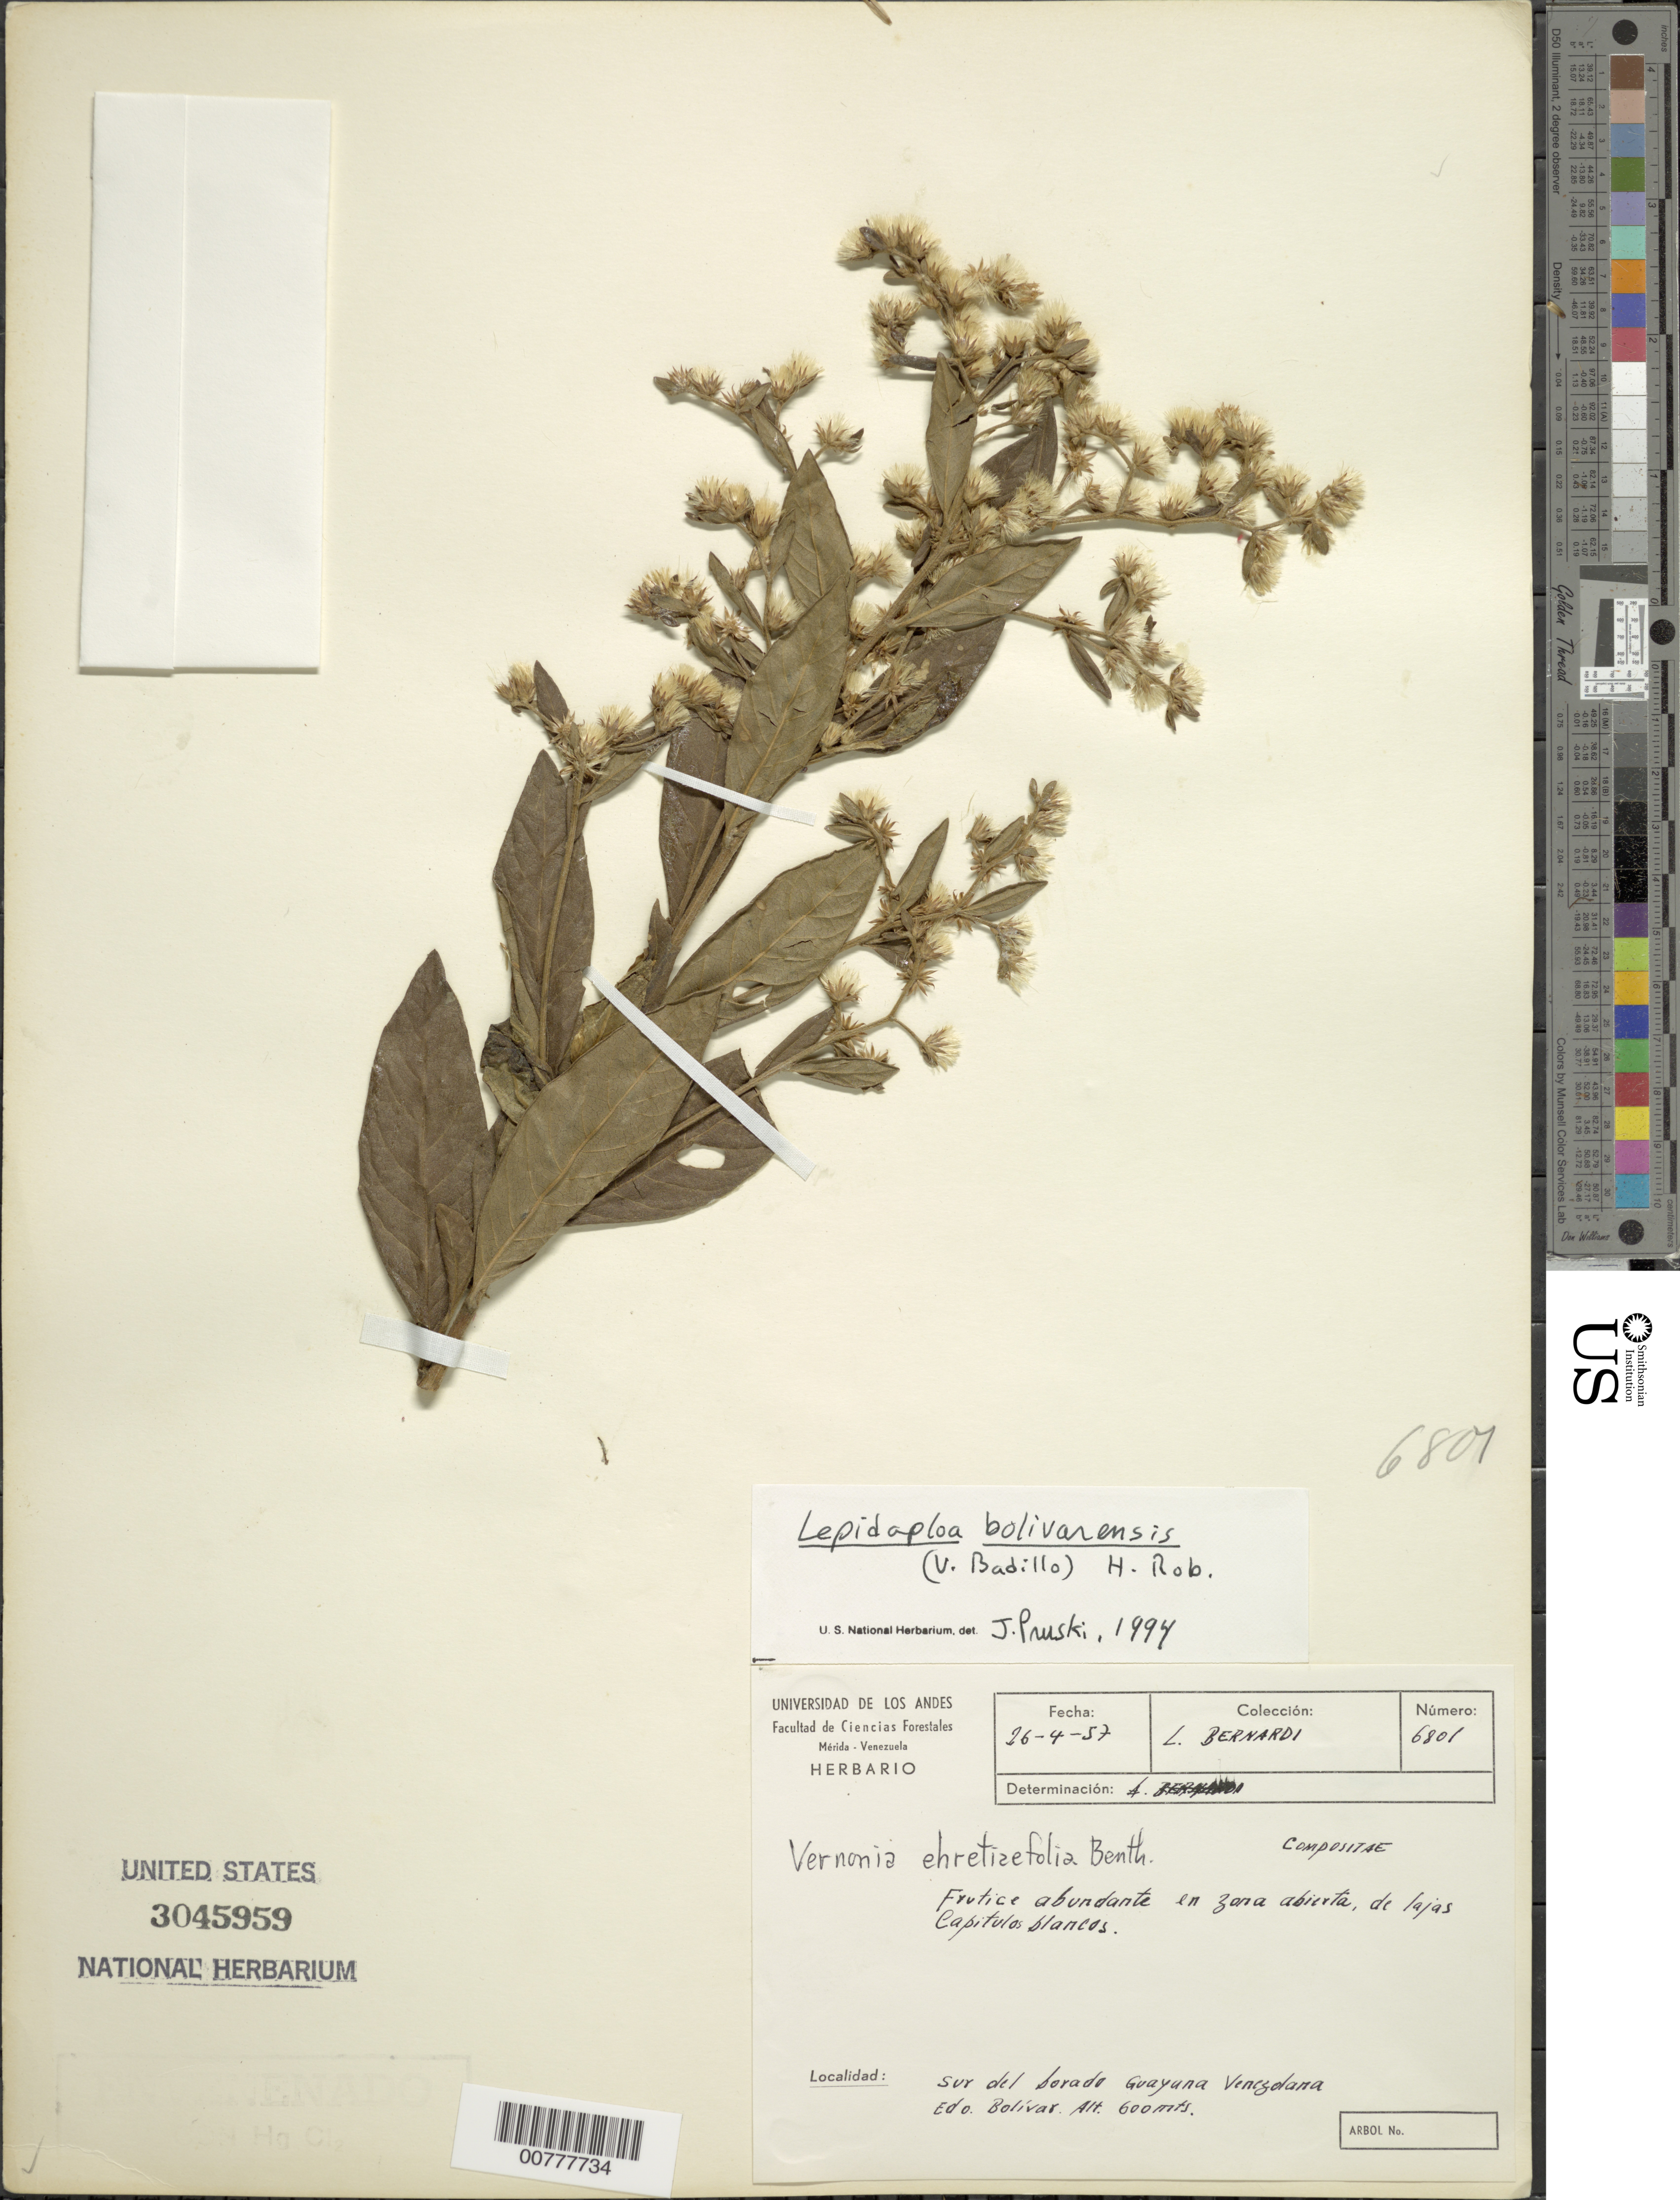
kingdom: Plantae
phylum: Tracheophyta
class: Magnoliopsida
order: Asterales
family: Asteraceae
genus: Lepidaploa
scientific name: Lepidaploa bolivarensis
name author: (V.M. Badillo) H. Rob.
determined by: Pruski, J. F.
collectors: A. L. Bernardi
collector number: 6801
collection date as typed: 26-Apr-57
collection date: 1957-04-26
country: Venezuela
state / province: Bolívar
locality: Guyana Venezolana, sur del borado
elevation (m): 600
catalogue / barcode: US 3045959